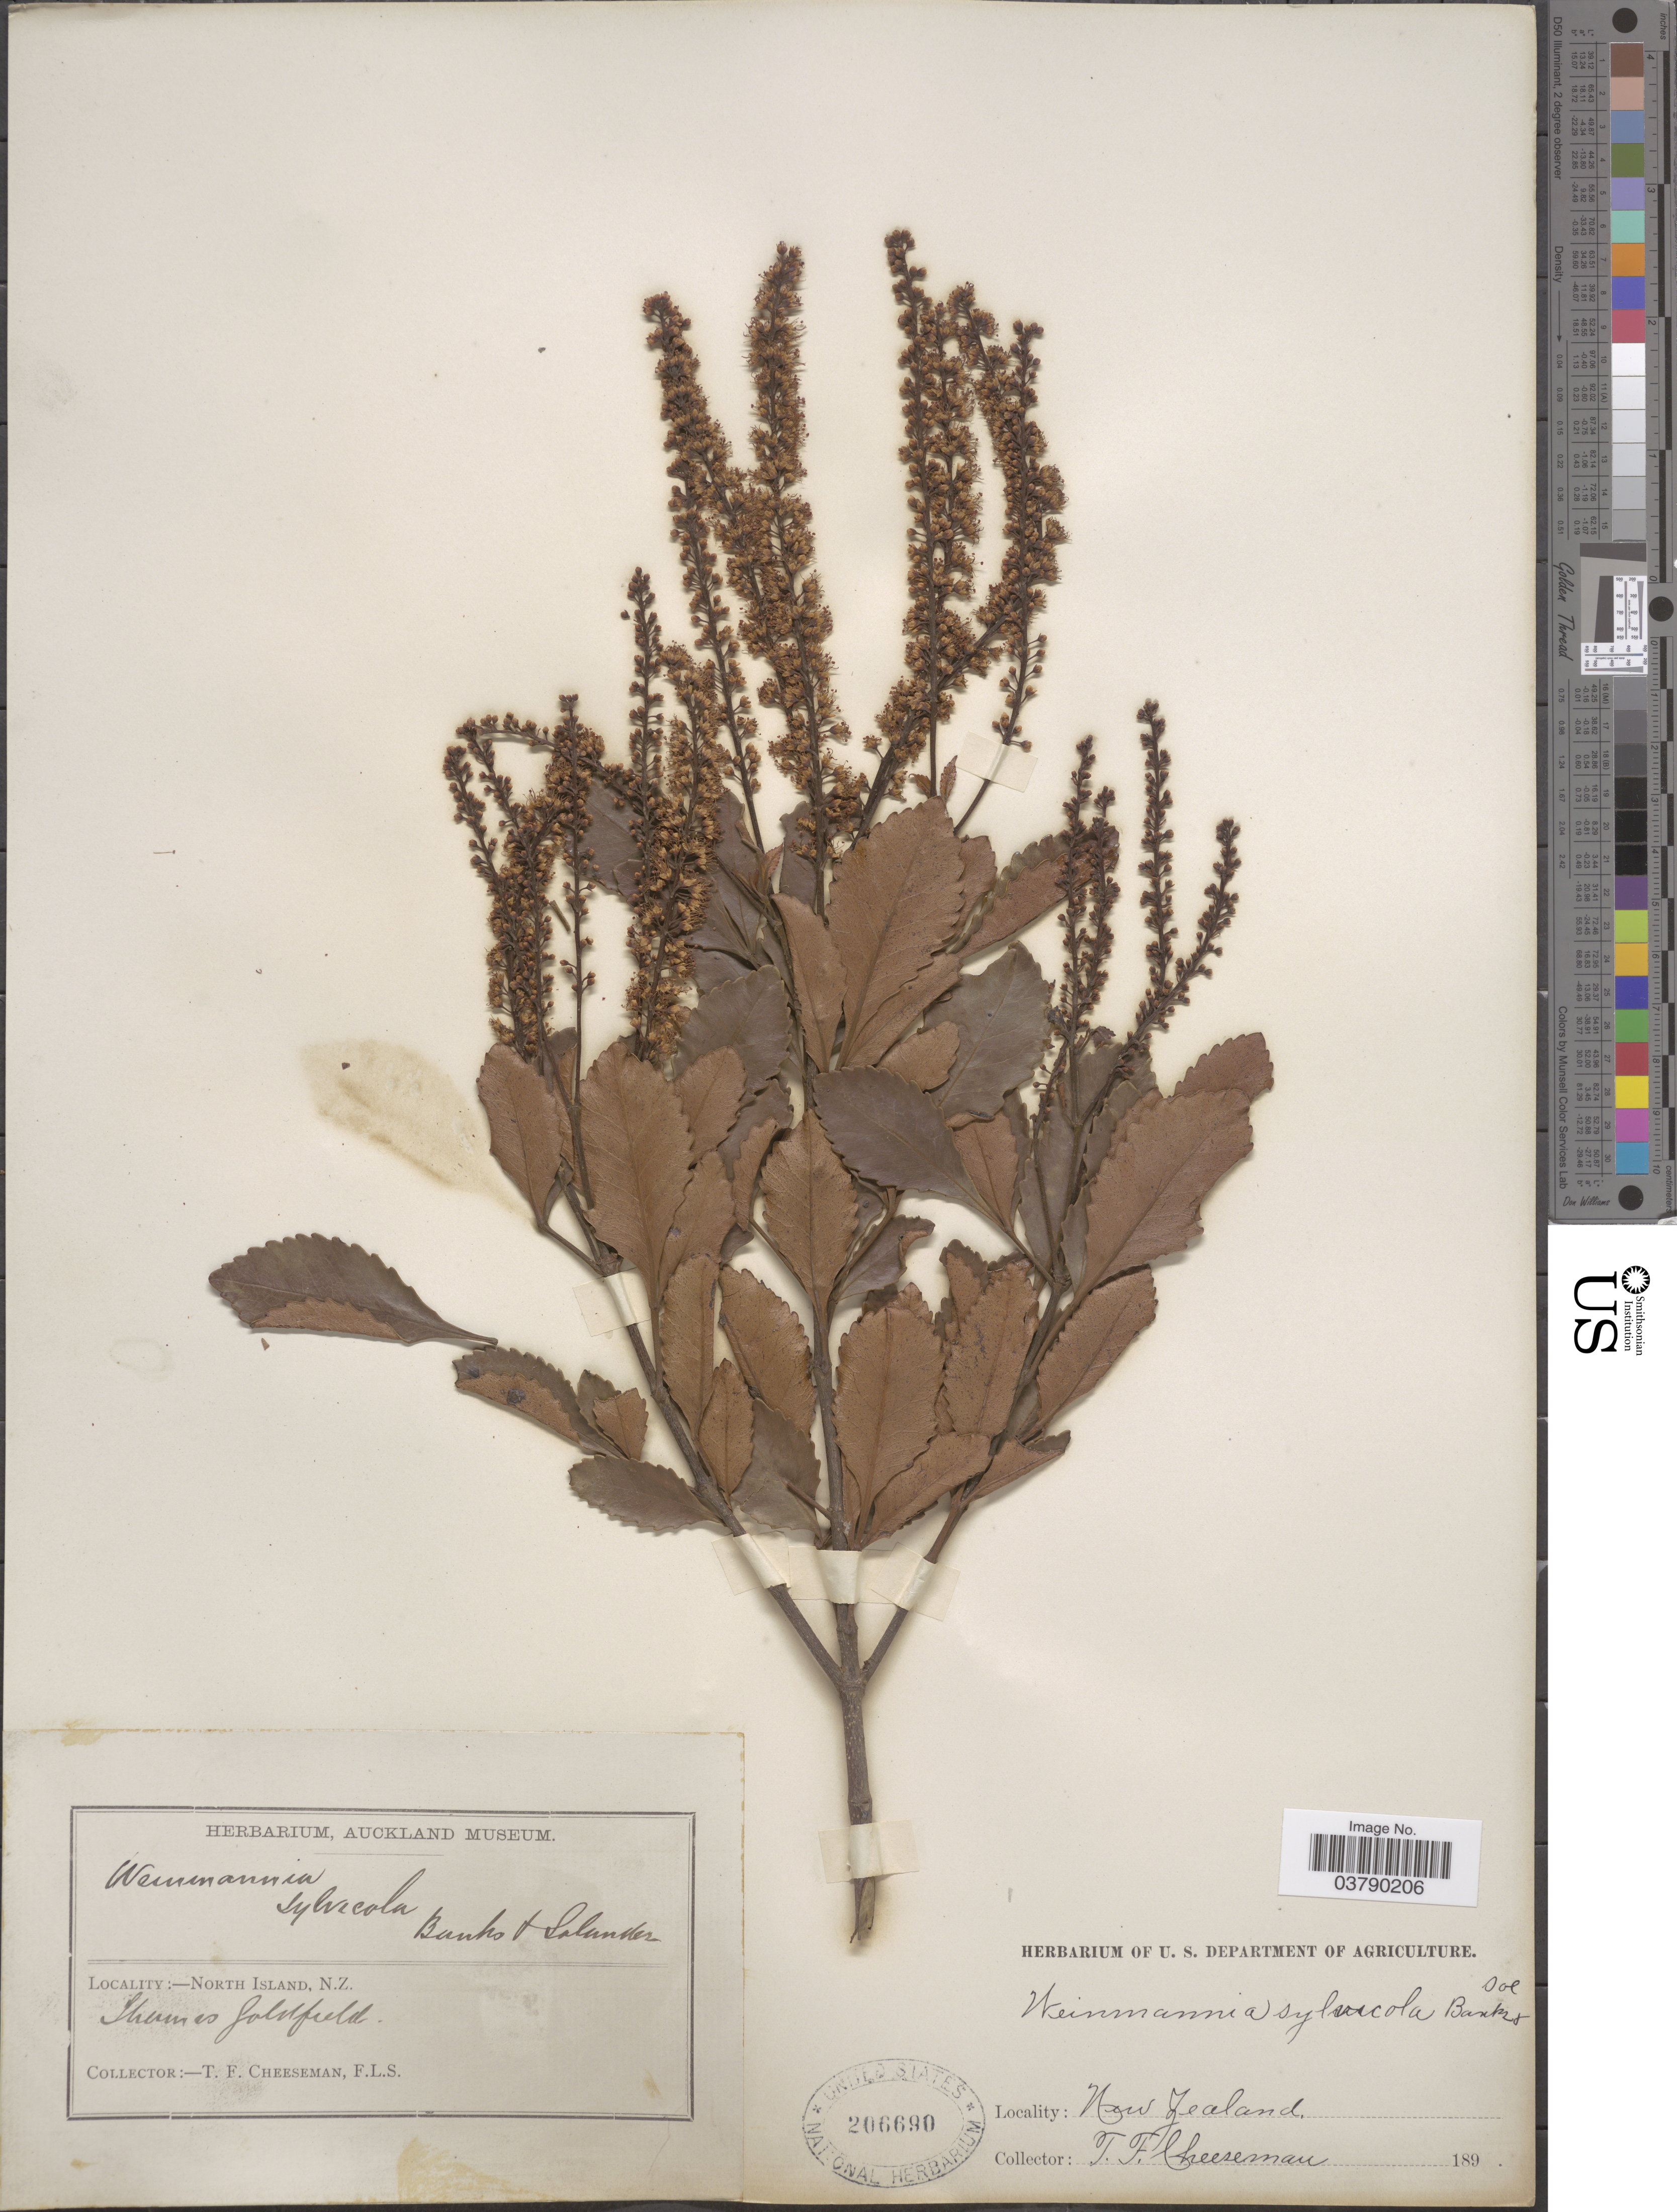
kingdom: Plantae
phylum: Tracheophyta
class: Magnoliopsida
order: Oxalidales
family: Cunoniaceae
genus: Pterophylla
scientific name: Pterophylla sylvicola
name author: (Sol. ex A. Cunn.) Pillon & H.C. Hopkins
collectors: T. F. Cheeseman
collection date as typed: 189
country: New Zealand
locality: North Island. Thames Goldfield.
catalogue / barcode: US 206690